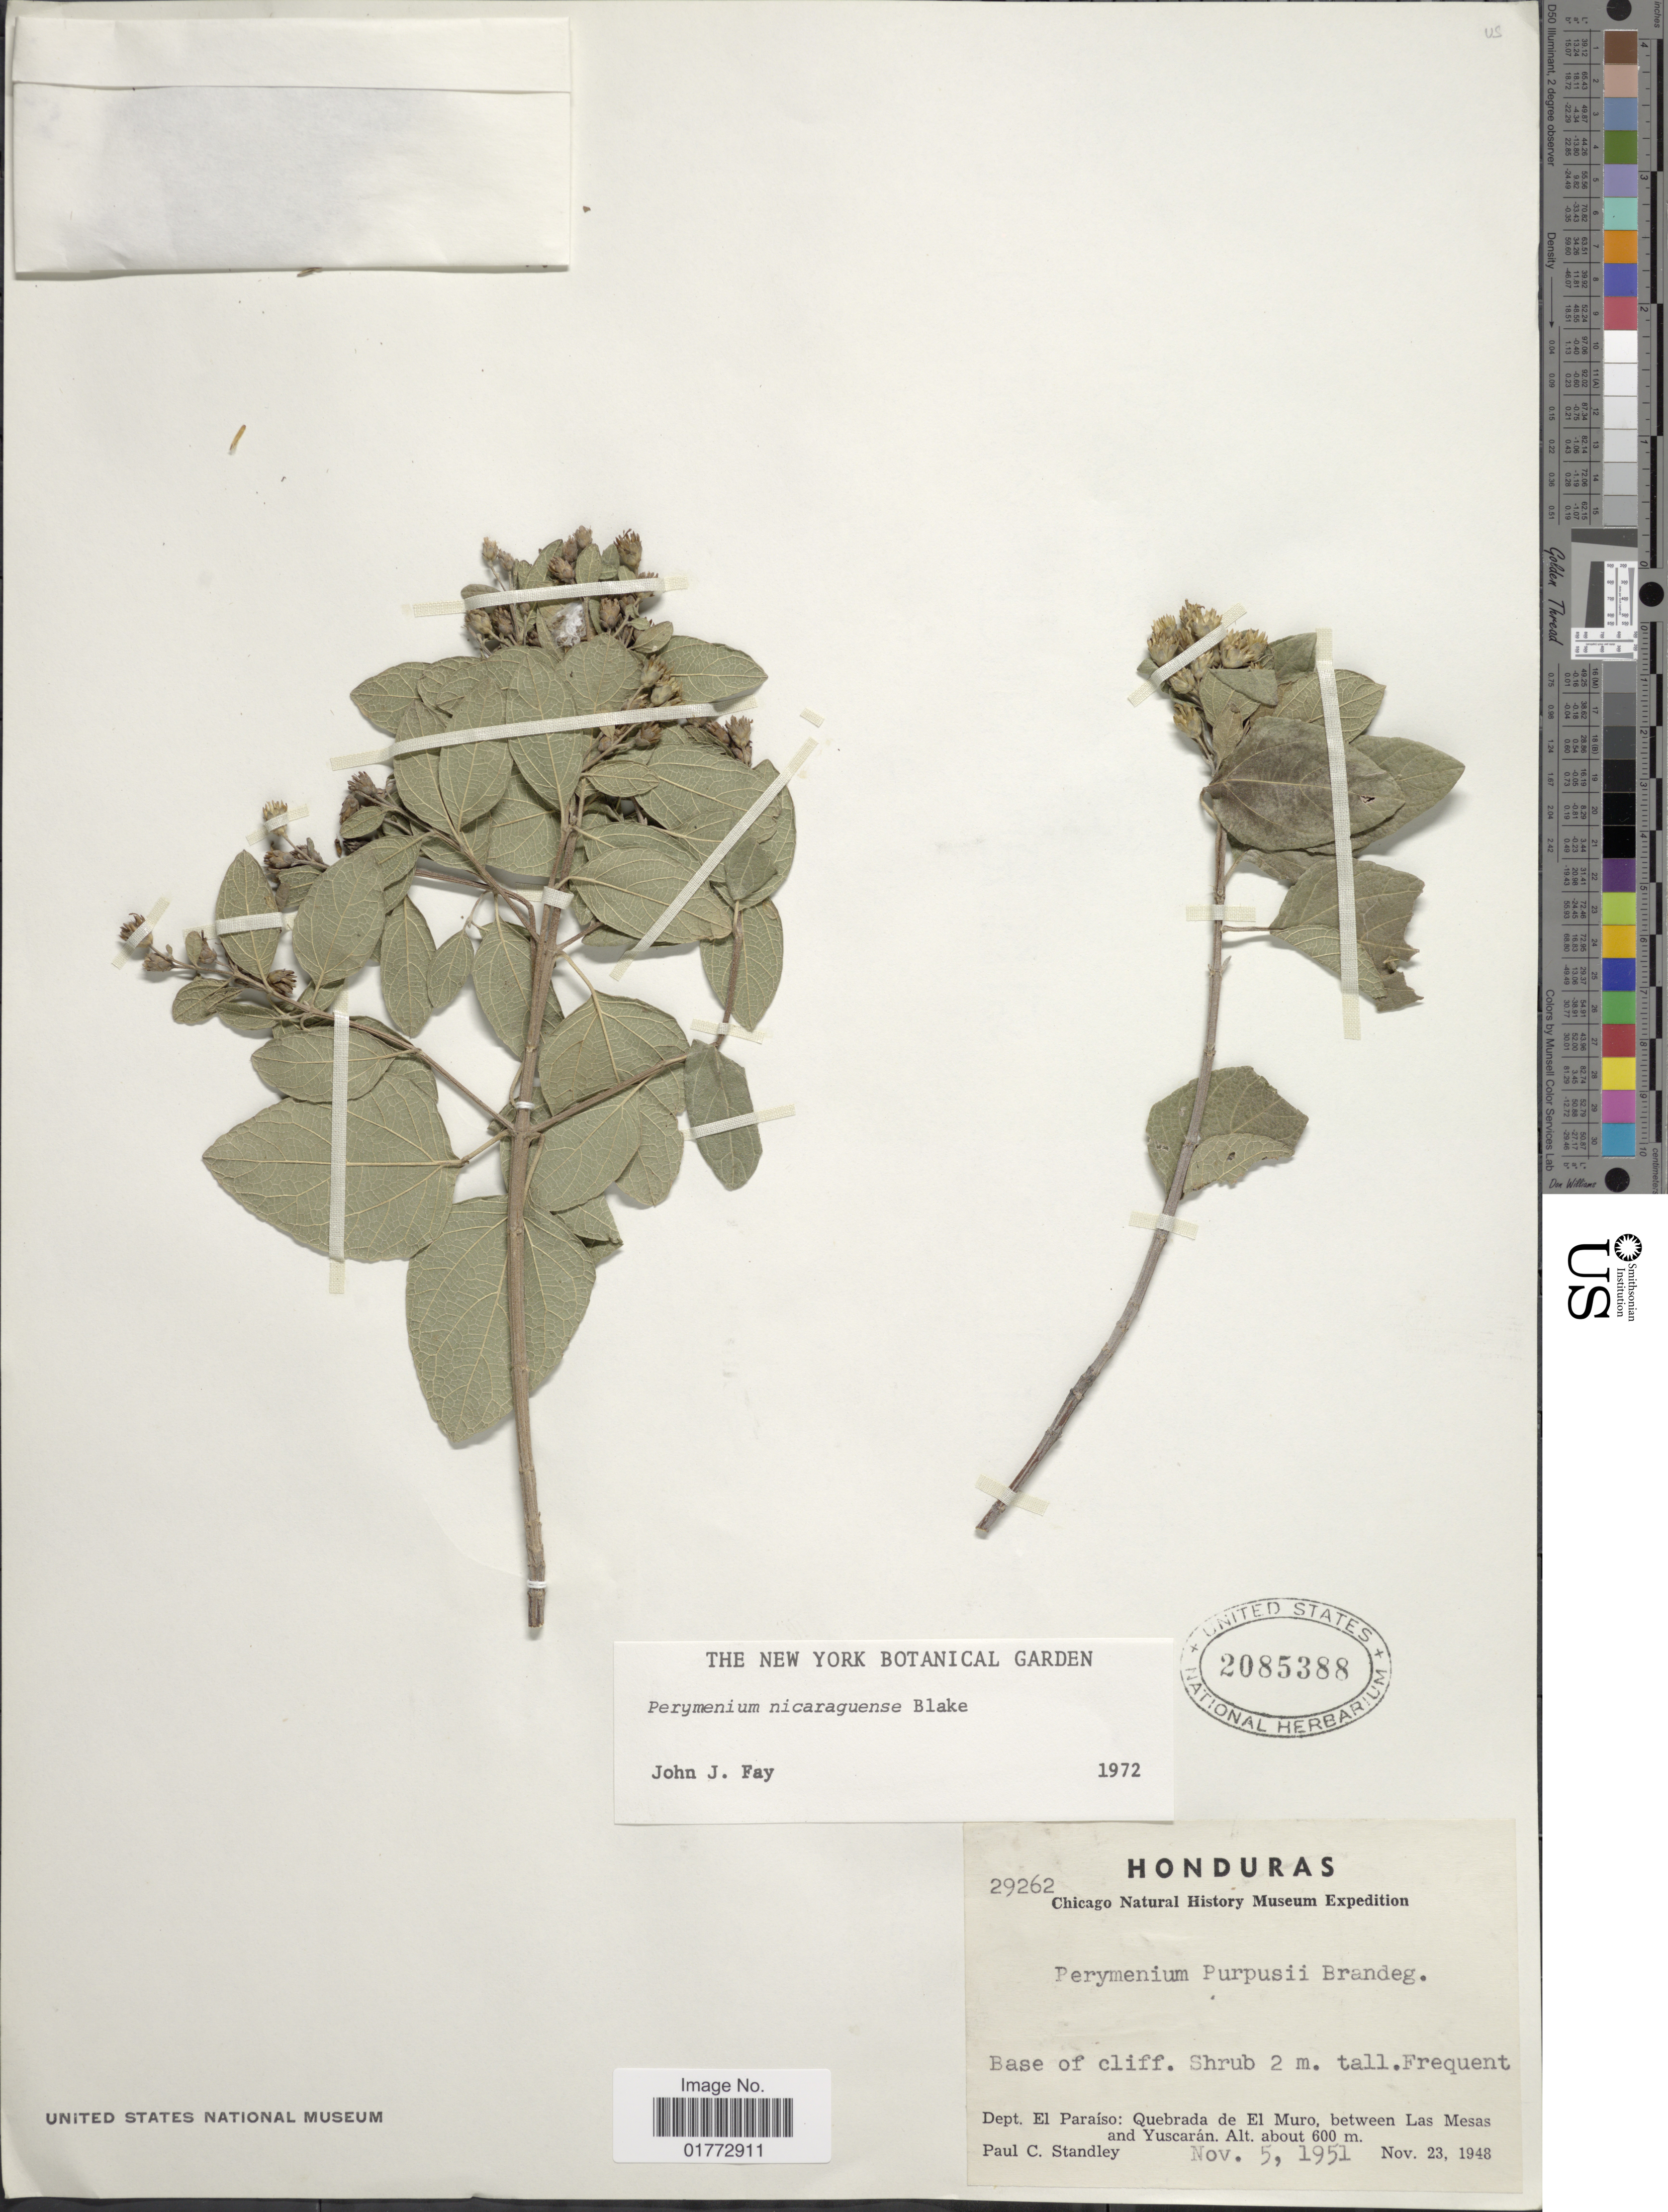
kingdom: Plantae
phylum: Tracheophyta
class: Magnoliopsida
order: Asterales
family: Asteraceae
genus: Perymenium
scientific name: Perymenium nicaraguense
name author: S.F. Blake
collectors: P. C. Standley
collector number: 29262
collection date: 1951-11-05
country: Honduras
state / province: El Paraíso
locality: Quebrada de El Muro, between Las Mesas and Yuscaran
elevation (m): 600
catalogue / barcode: US 2085388